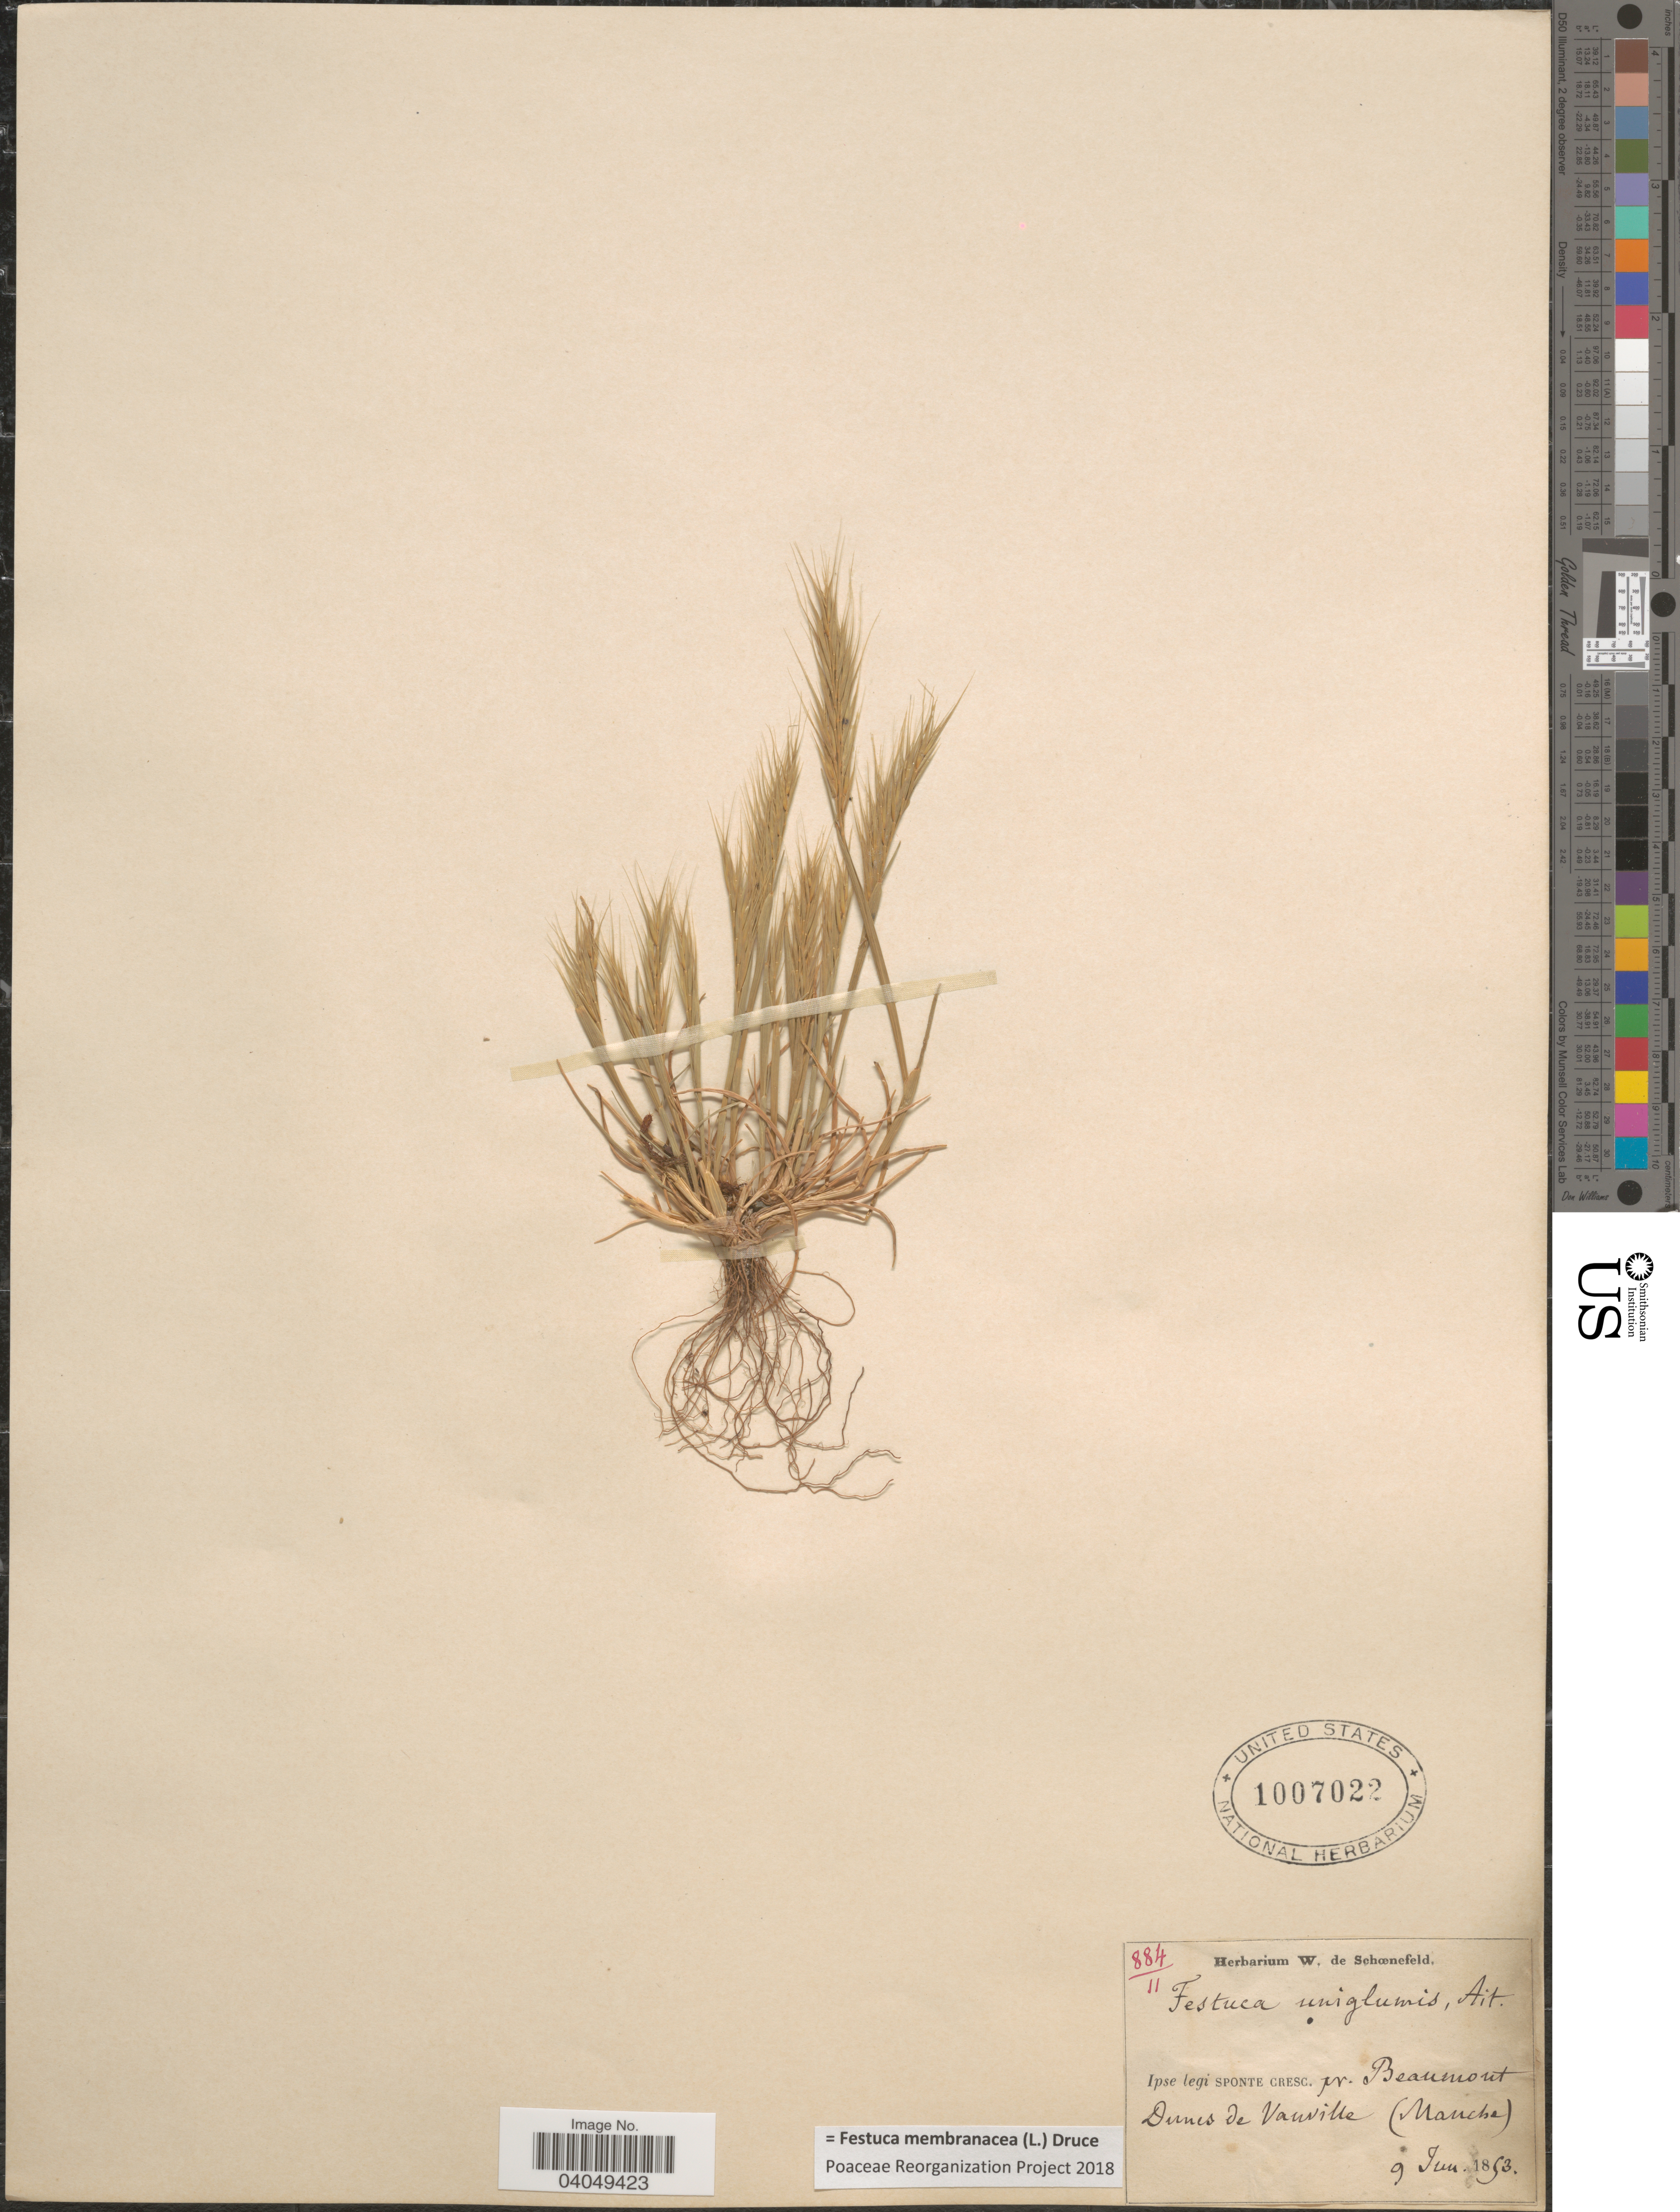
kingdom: Plantae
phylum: Tracheophyta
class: Liliopsida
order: Poales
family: Poaceae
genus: Festuca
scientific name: Festuca membranacea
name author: Kit.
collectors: W. Schoenefeld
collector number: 884/11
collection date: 1853-06-09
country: France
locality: pr. Beaumont Dunes de Vanville (Manche).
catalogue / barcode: US 1007022